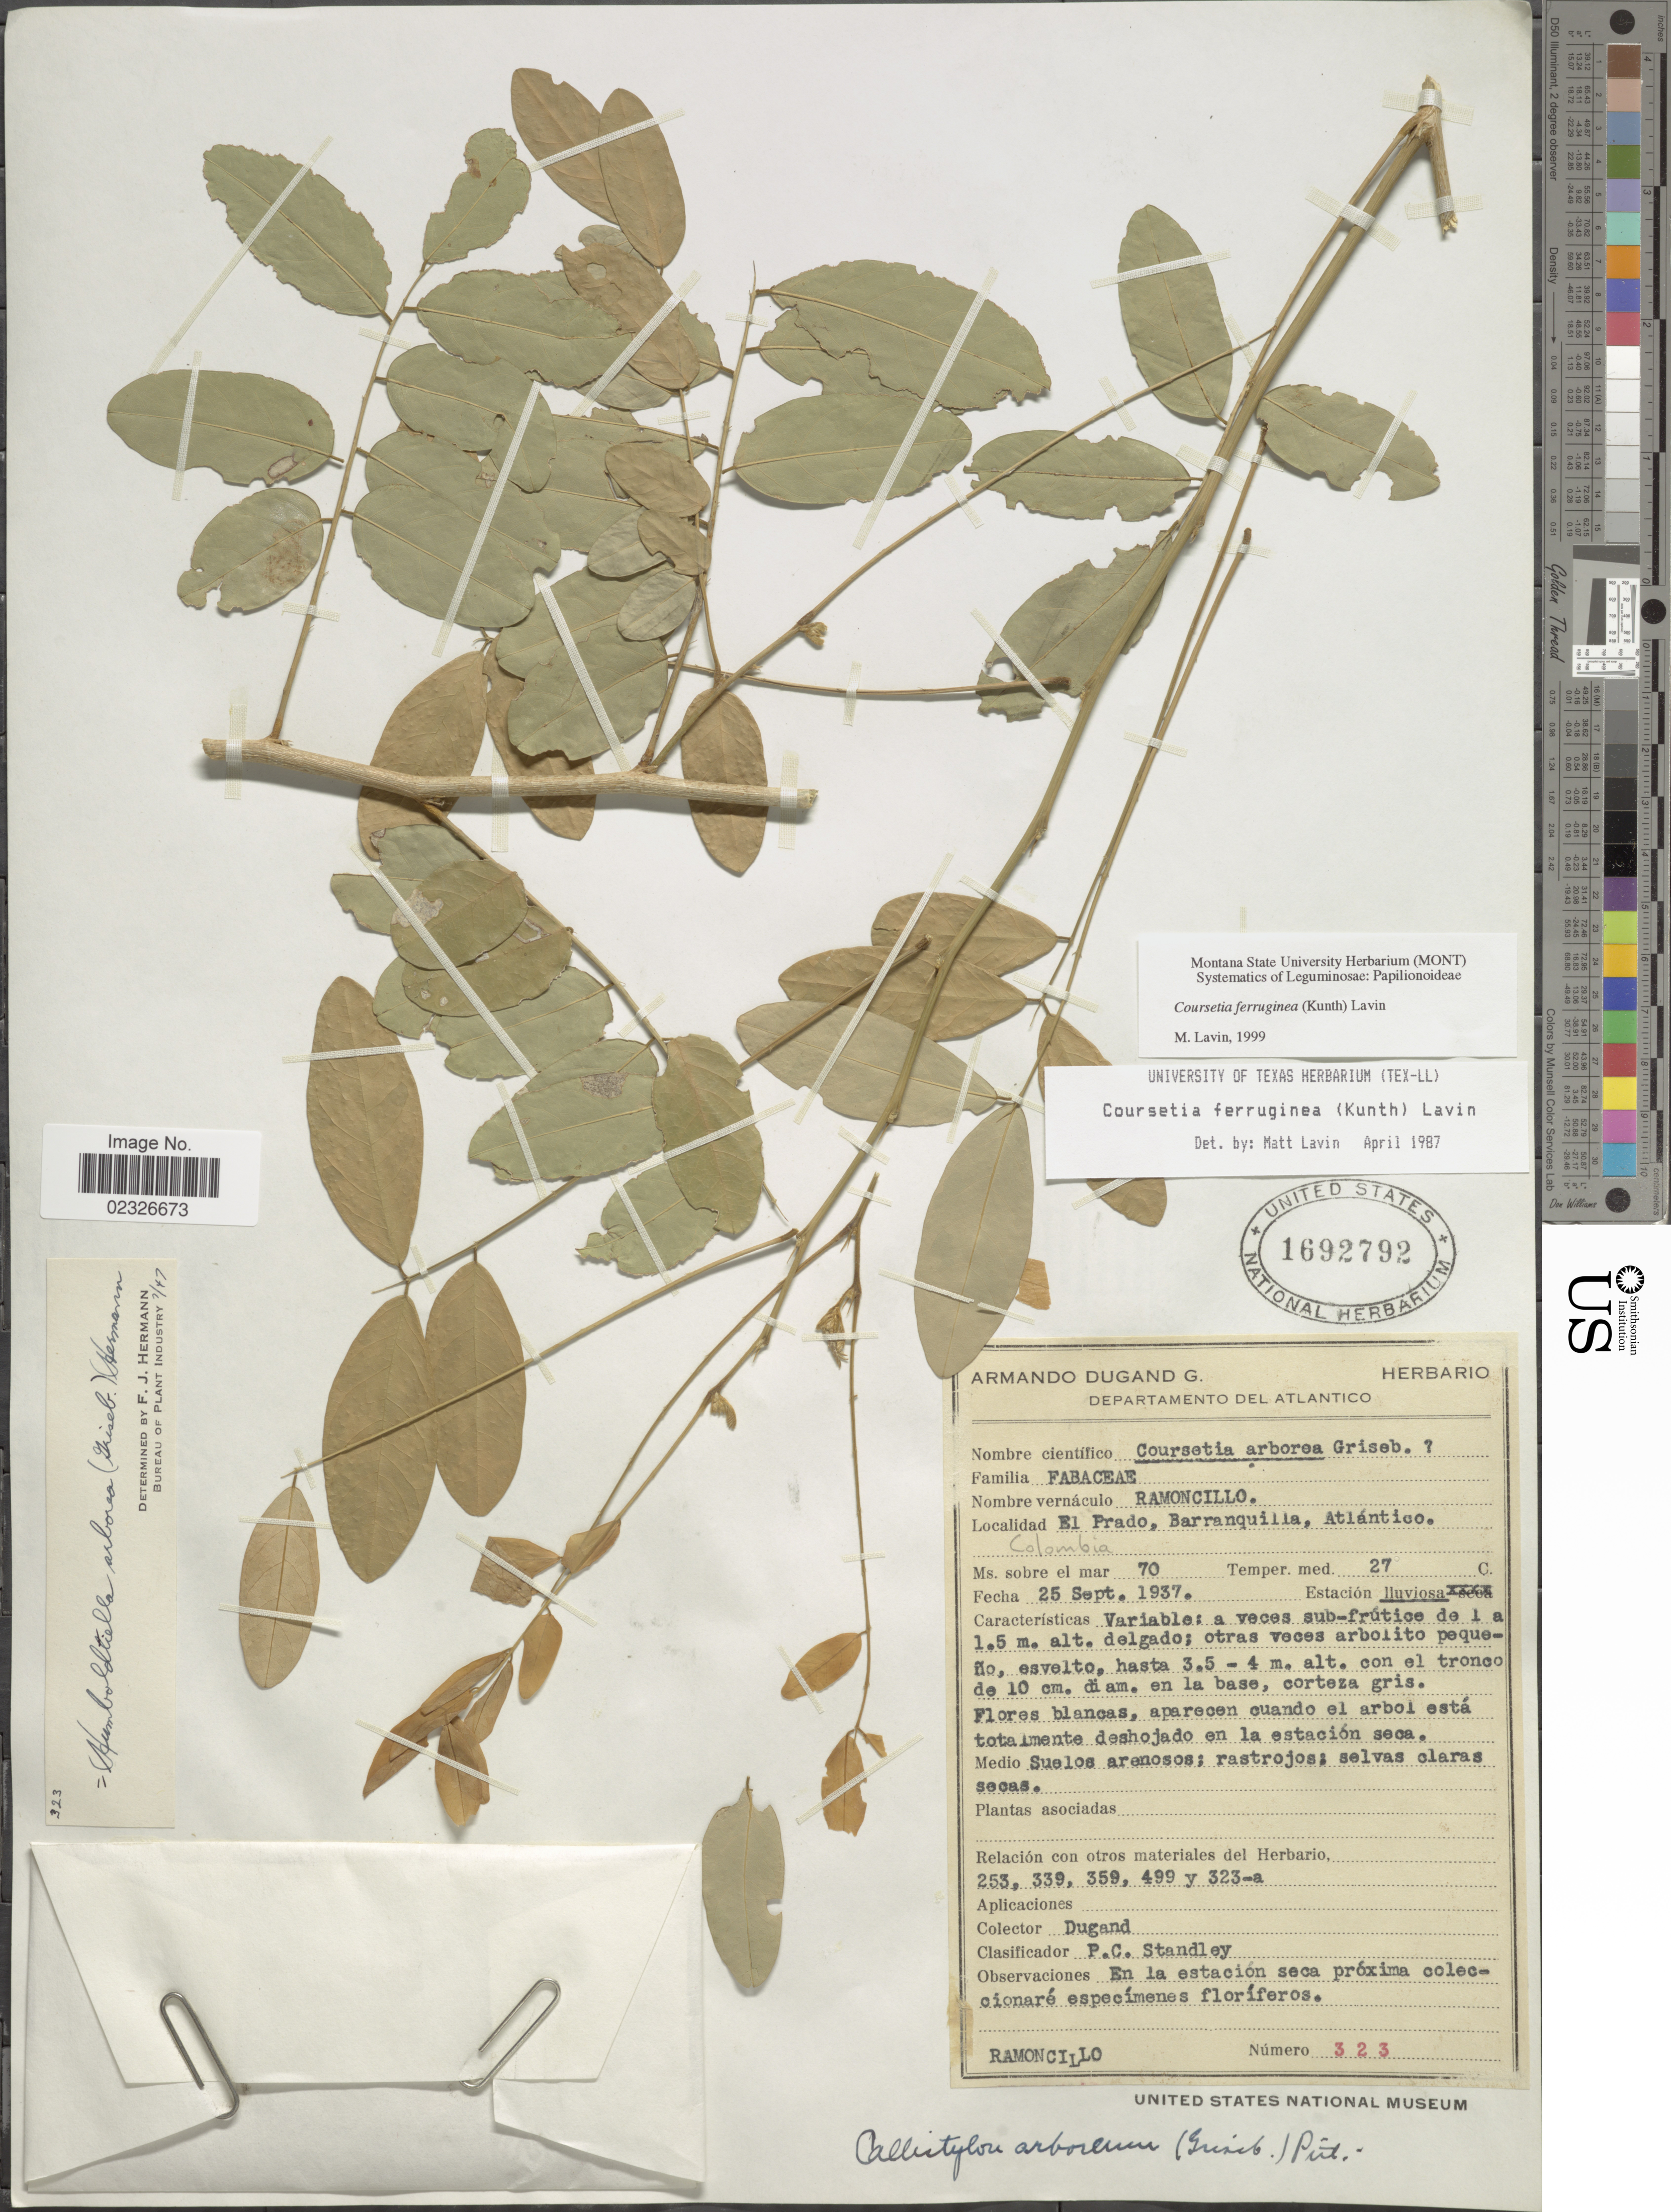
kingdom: Plantae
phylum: Tracheophyta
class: Magnoliopsida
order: Fabales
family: Fabaceae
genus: Coursetia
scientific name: Coursetia ferruginea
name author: (Kunth) Lavin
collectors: A. Dugand G.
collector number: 323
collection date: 1937-09-25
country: Colombia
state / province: Atlántico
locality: Departamento del Atlantico. El Prado, Barranquilla, Atlántico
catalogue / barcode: US 1692792